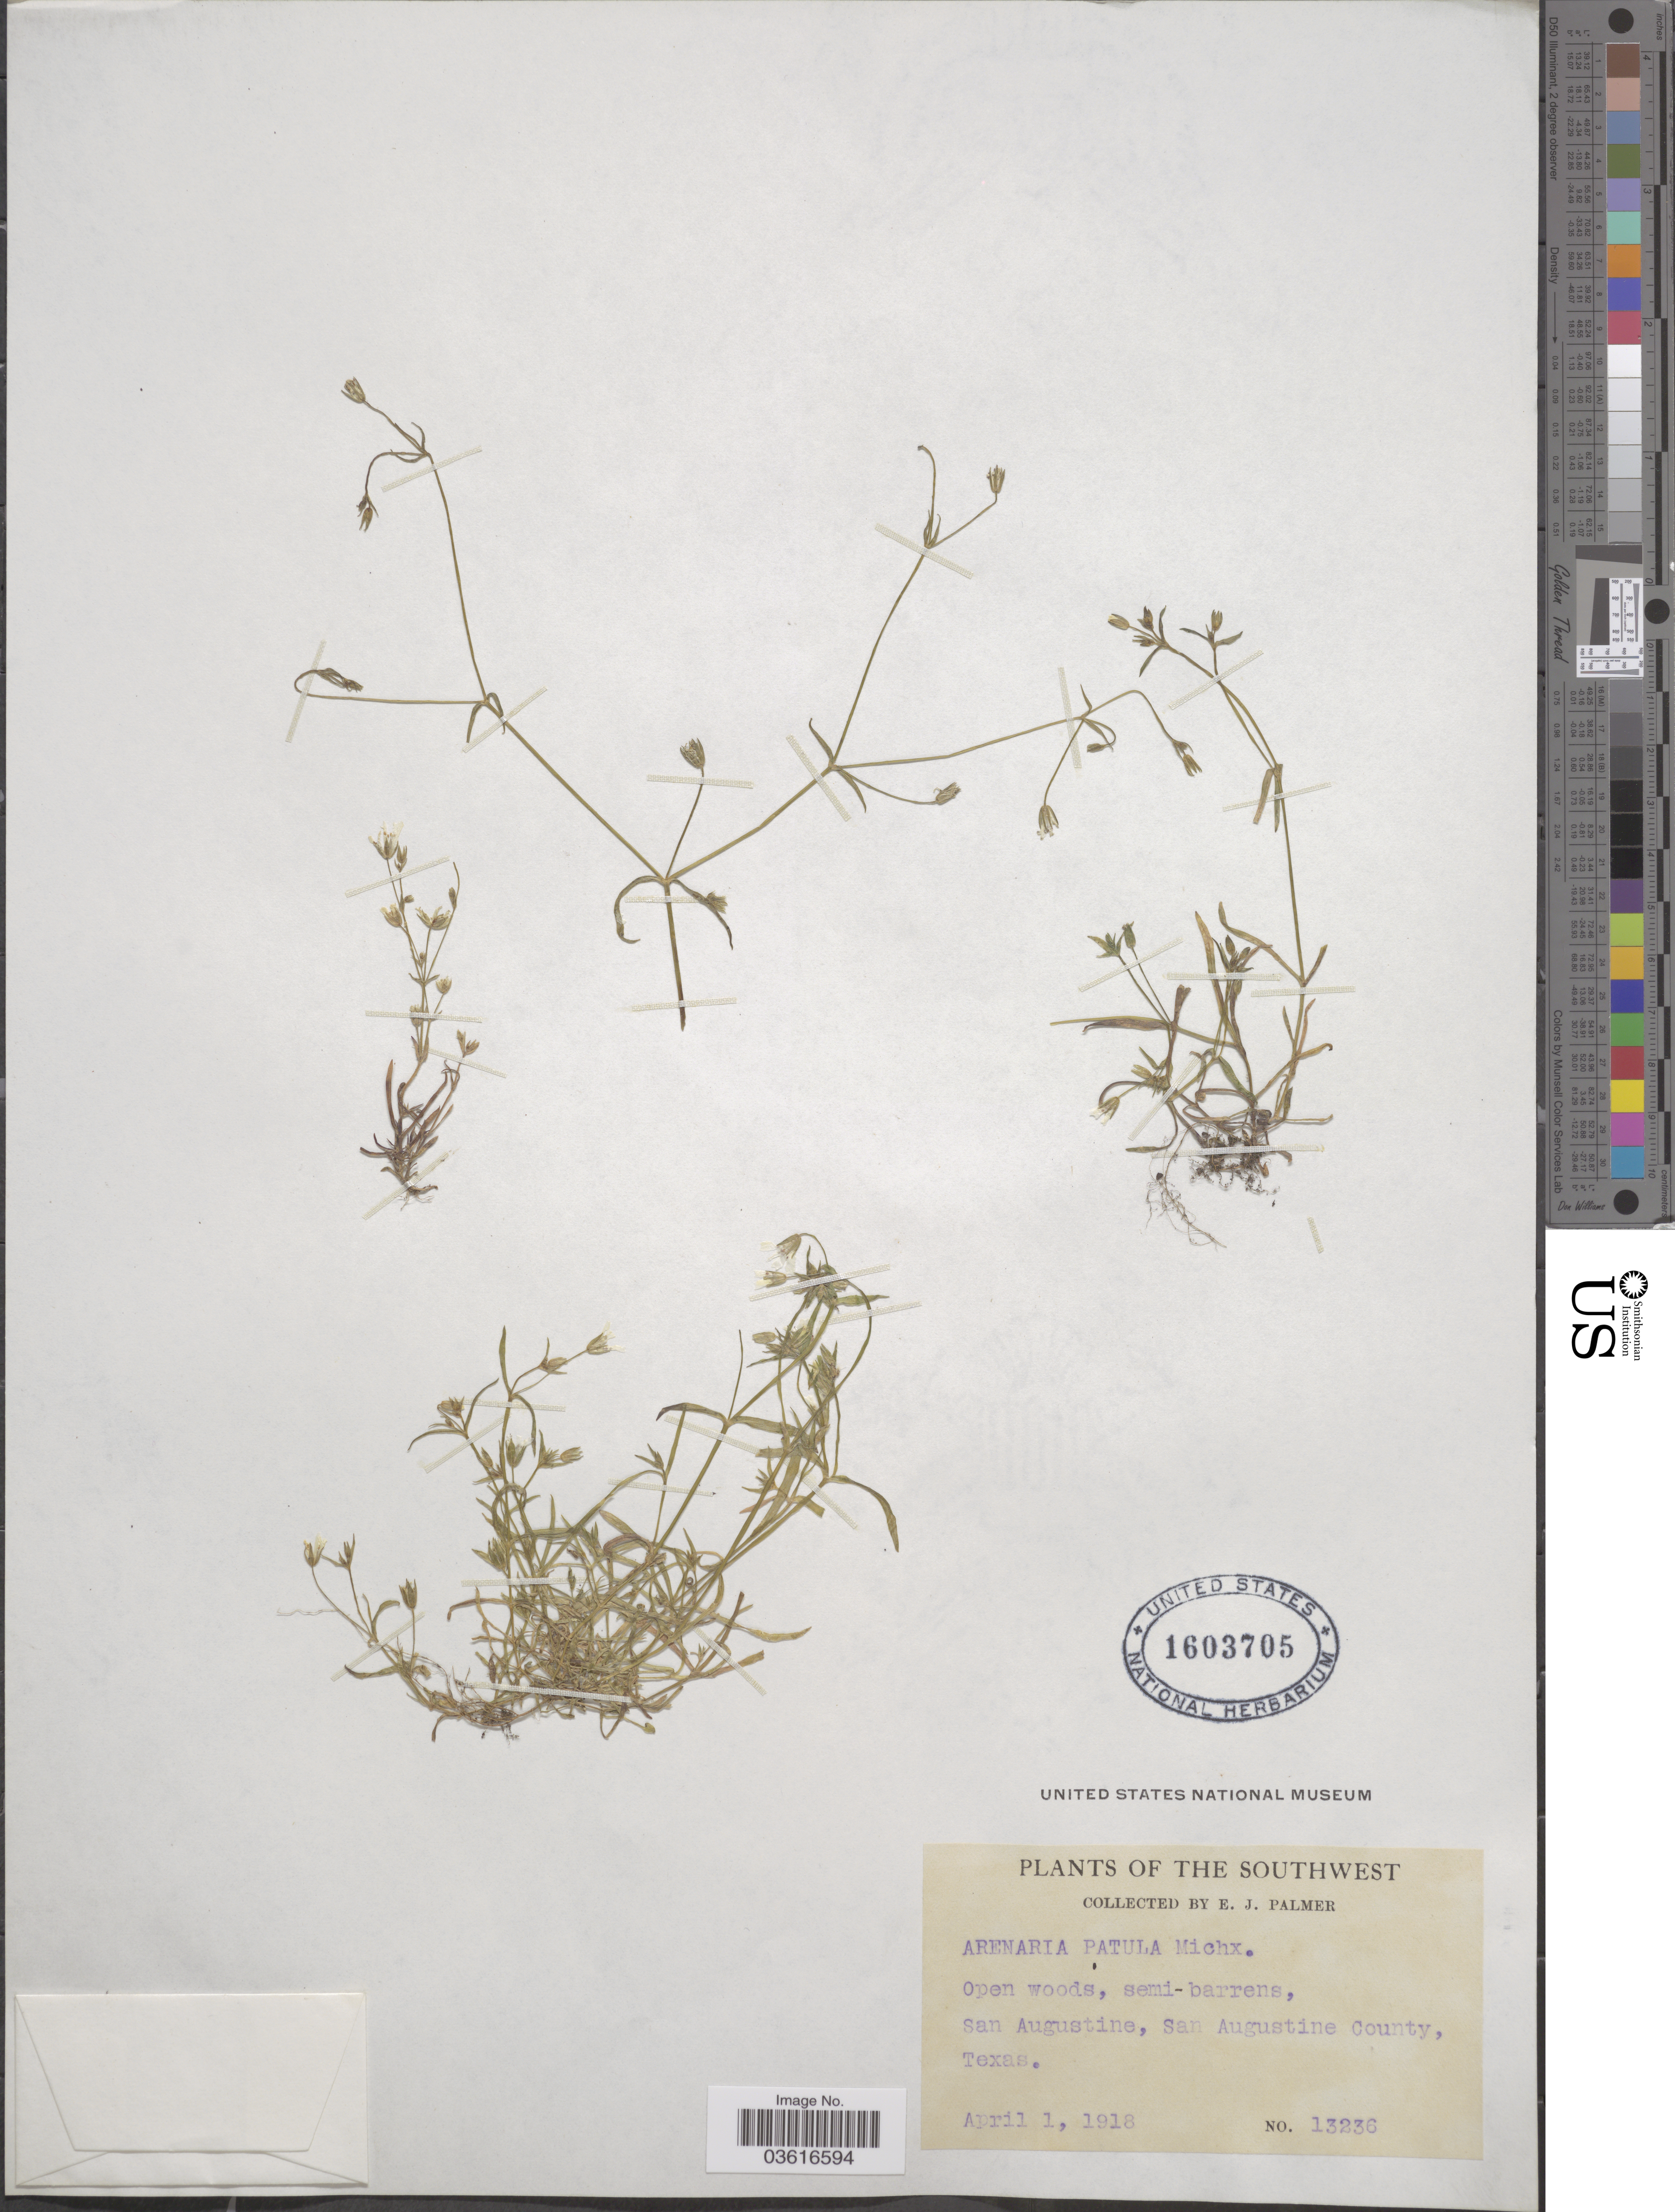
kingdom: Plantae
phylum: Tracheophyta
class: Magnoliopsida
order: Caryophyllales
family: Caryophyllaceae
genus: Minuartia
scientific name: Minuartia patula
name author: (Michx.) Mattf.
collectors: E. J. Palmer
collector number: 13236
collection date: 1918-04-01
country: United States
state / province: Texas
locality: The Southwest. San Augustine, San Augustine County.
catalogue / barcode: US 1603705